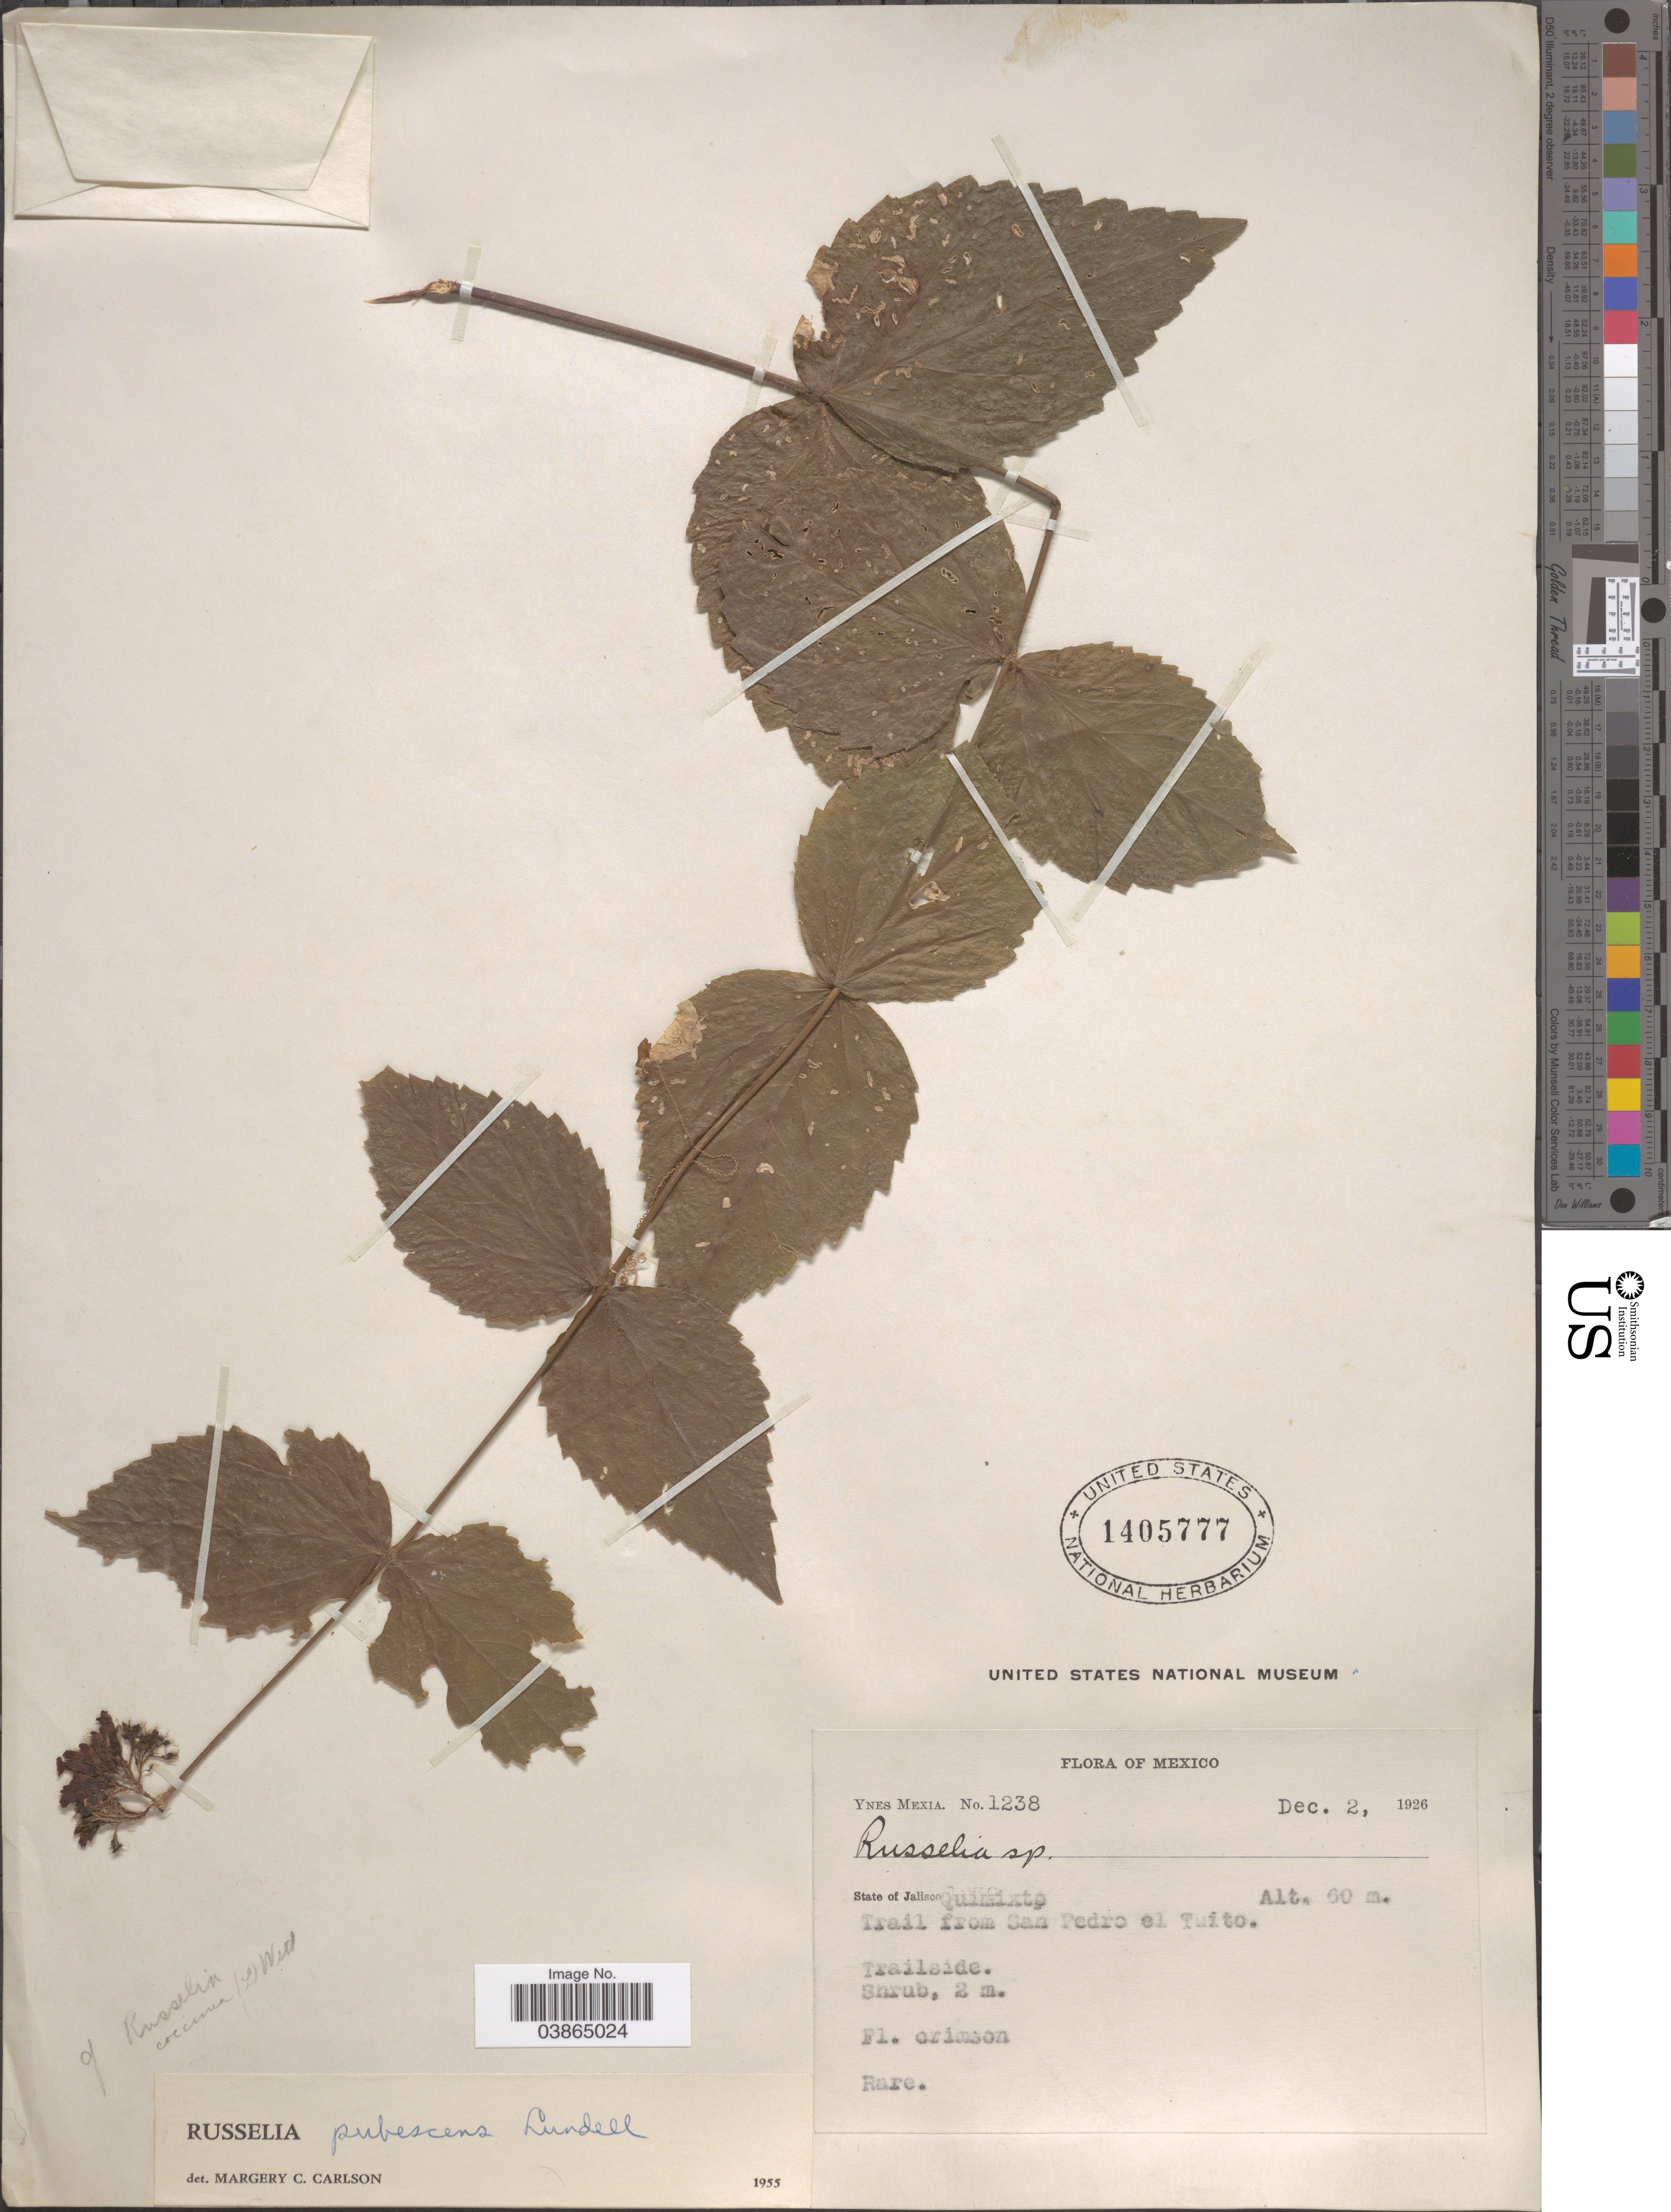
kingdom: Plantae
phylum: Tracheophyta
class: Magnoliopsida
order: Lamiales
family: Plantaginaceae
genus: Russelia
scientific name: Russelia pubescens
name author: Lundell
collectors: Y. Mexia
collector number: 1238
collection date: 1926-12-02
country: Mexico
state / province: Jalisco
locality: Quimixto, Trail from San Pedro el Tuito.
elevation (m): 60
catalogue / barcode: US 1405777